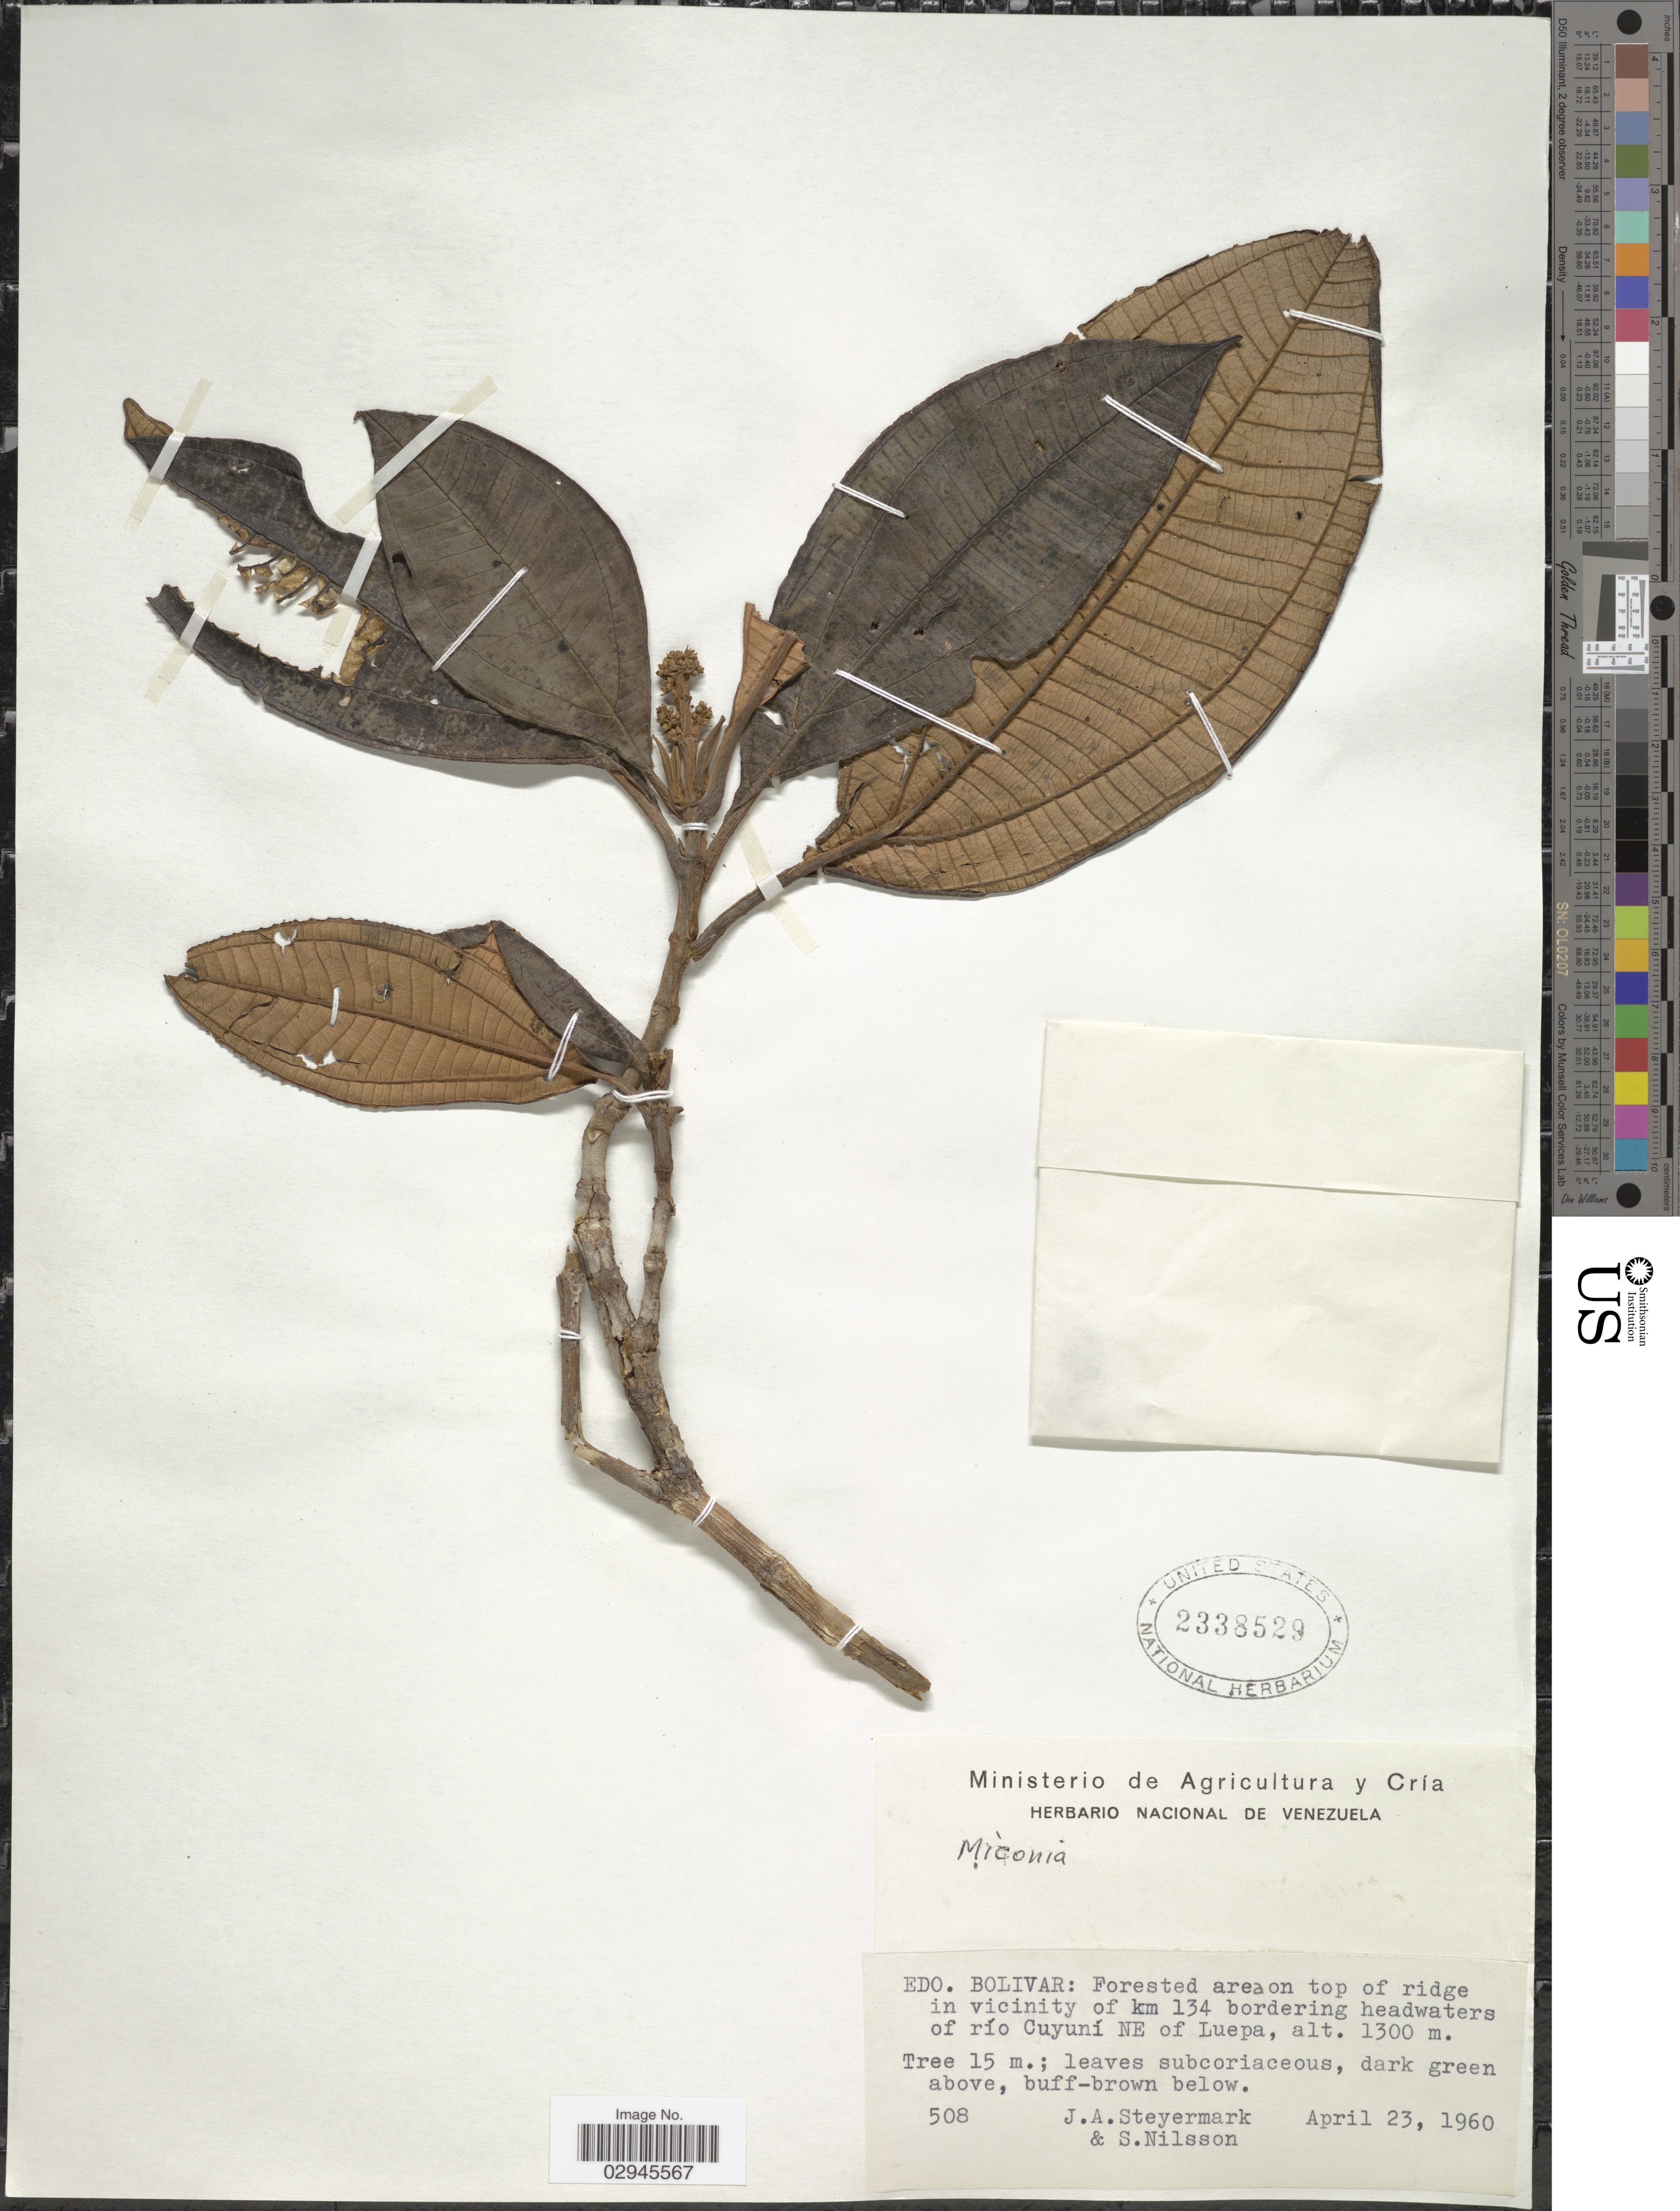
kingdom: Plantae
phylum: Tracheophyta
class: Magnoliopsida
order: Myrtales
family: Melastomataceae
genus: Miconia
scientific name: Miconia sp.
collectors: J. Steyermark & S. Nilsson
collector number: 508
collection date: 1960-04-23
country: Venezuela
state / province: Bolivar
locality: Forested area on top of ridge in vicinity of km 134 bordering headwaters of río Cuyuní NE of Luepa.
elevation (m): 1300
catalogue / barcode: US 2338529